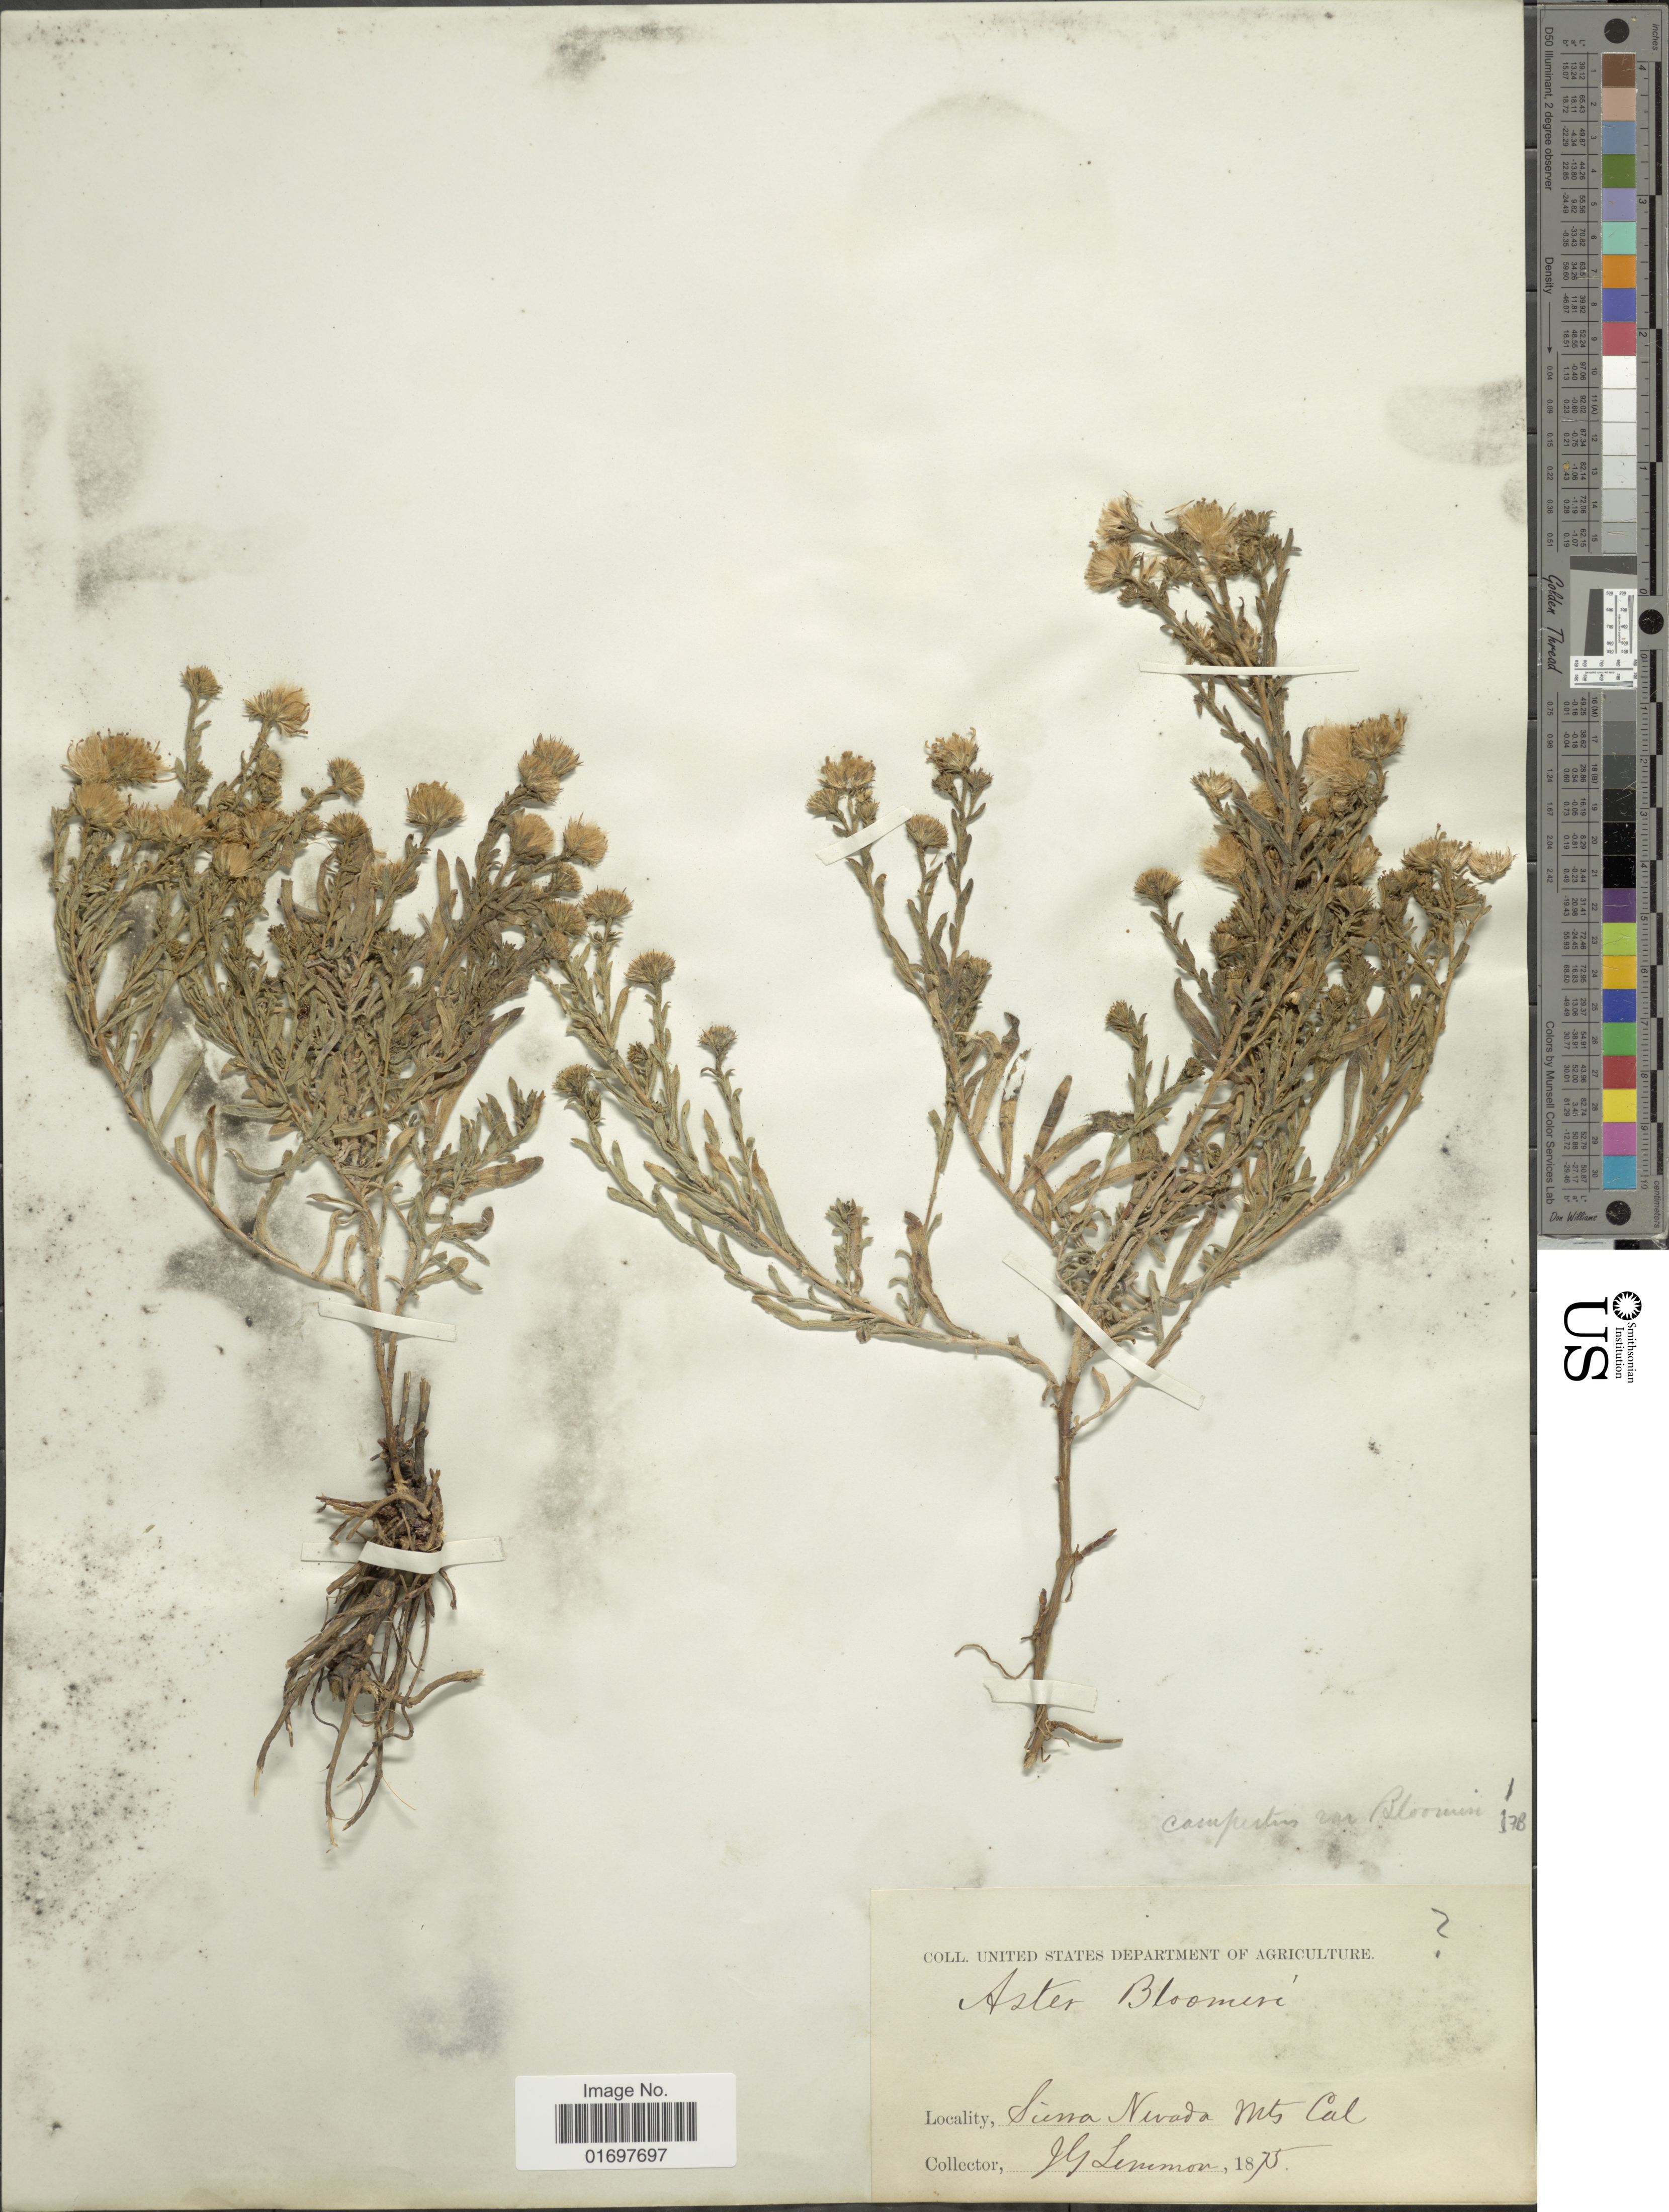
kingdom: Plantae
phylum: Tracheophyta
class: Magnoliopsida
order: Asterales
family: Asteraceae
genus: Symphyotrichum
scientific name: Symphyotrichum campestre var. bloomeri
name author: (A. Gray) G.L. Nesom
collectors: J. Lemmon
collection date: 1875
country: United States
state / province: California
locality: Sierra Nevada Mts Ca.